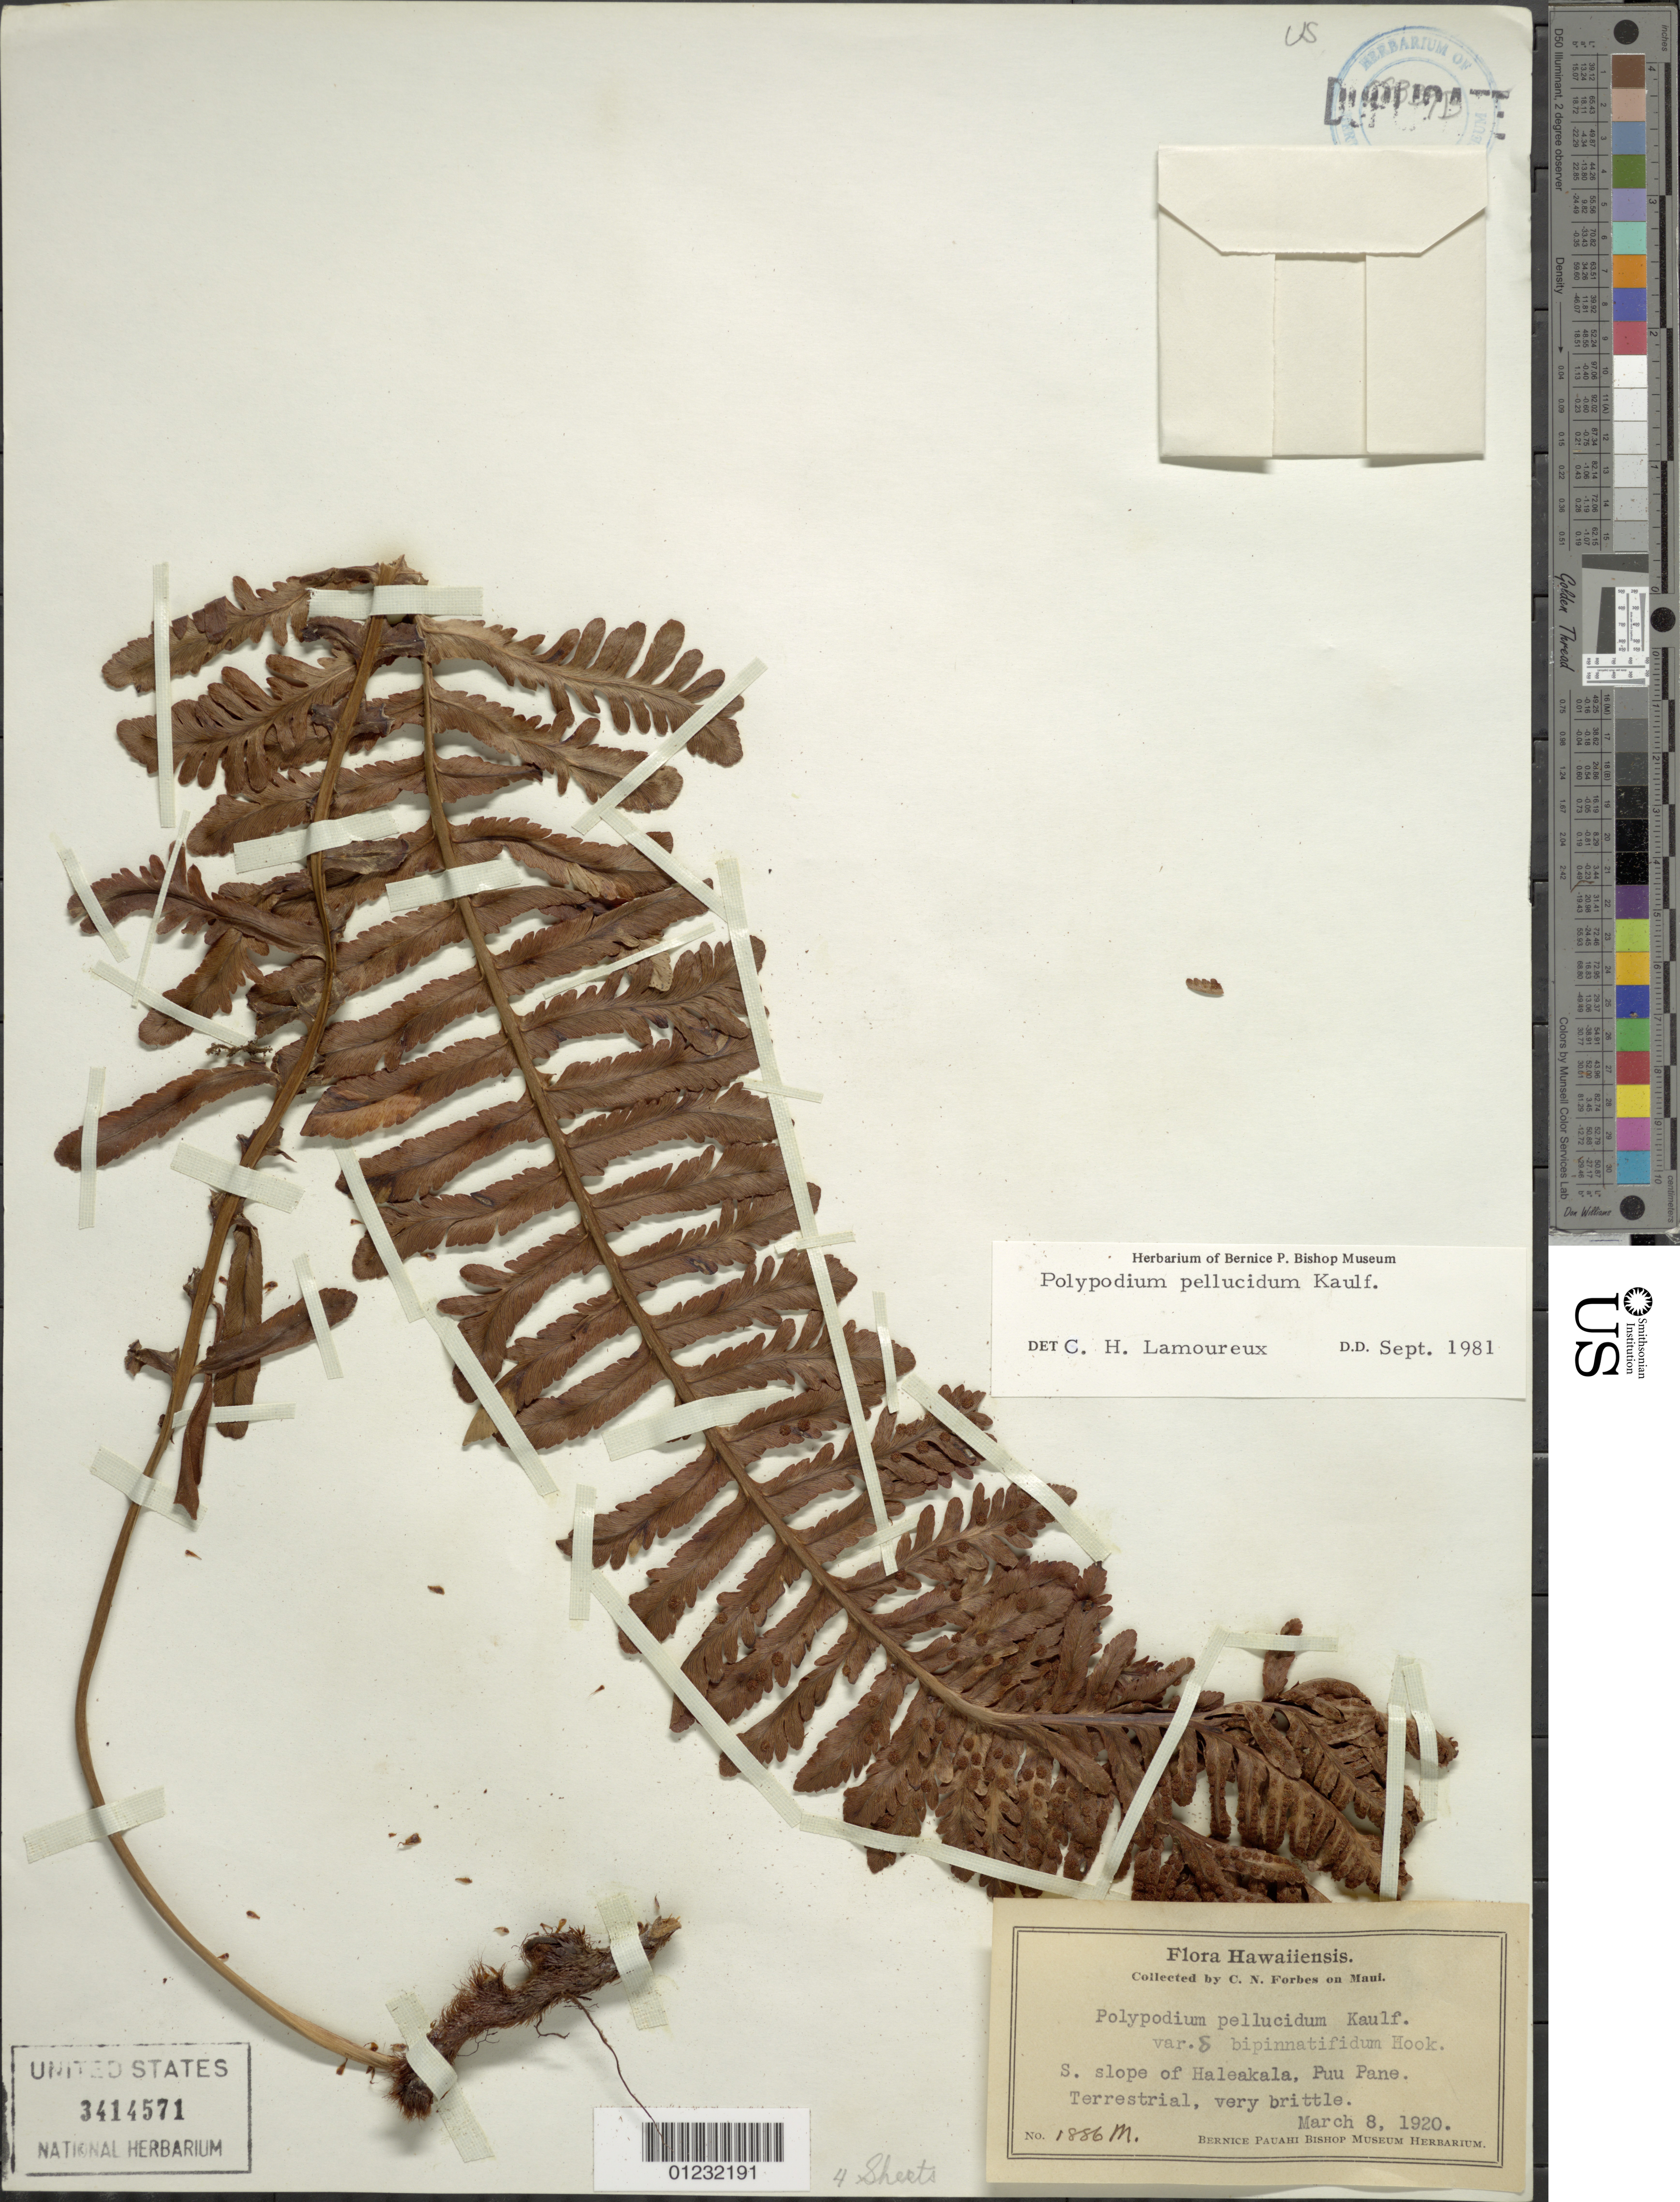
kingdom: Plantae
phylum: Tracheophyta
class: Polypodiopsida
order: Polypodiales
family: Polypodiaceae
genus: Polypodium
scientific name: Polypodium pellucidum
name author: Kaulf.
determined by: Lamoureux, C. H.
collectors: C. N. Forbes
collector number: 1886.M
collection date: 1920-03-08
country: United States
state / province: Hawaii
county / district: Maui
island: Maui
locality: S slope of Haleakala, Puu Pane.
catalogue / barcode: US 3414571